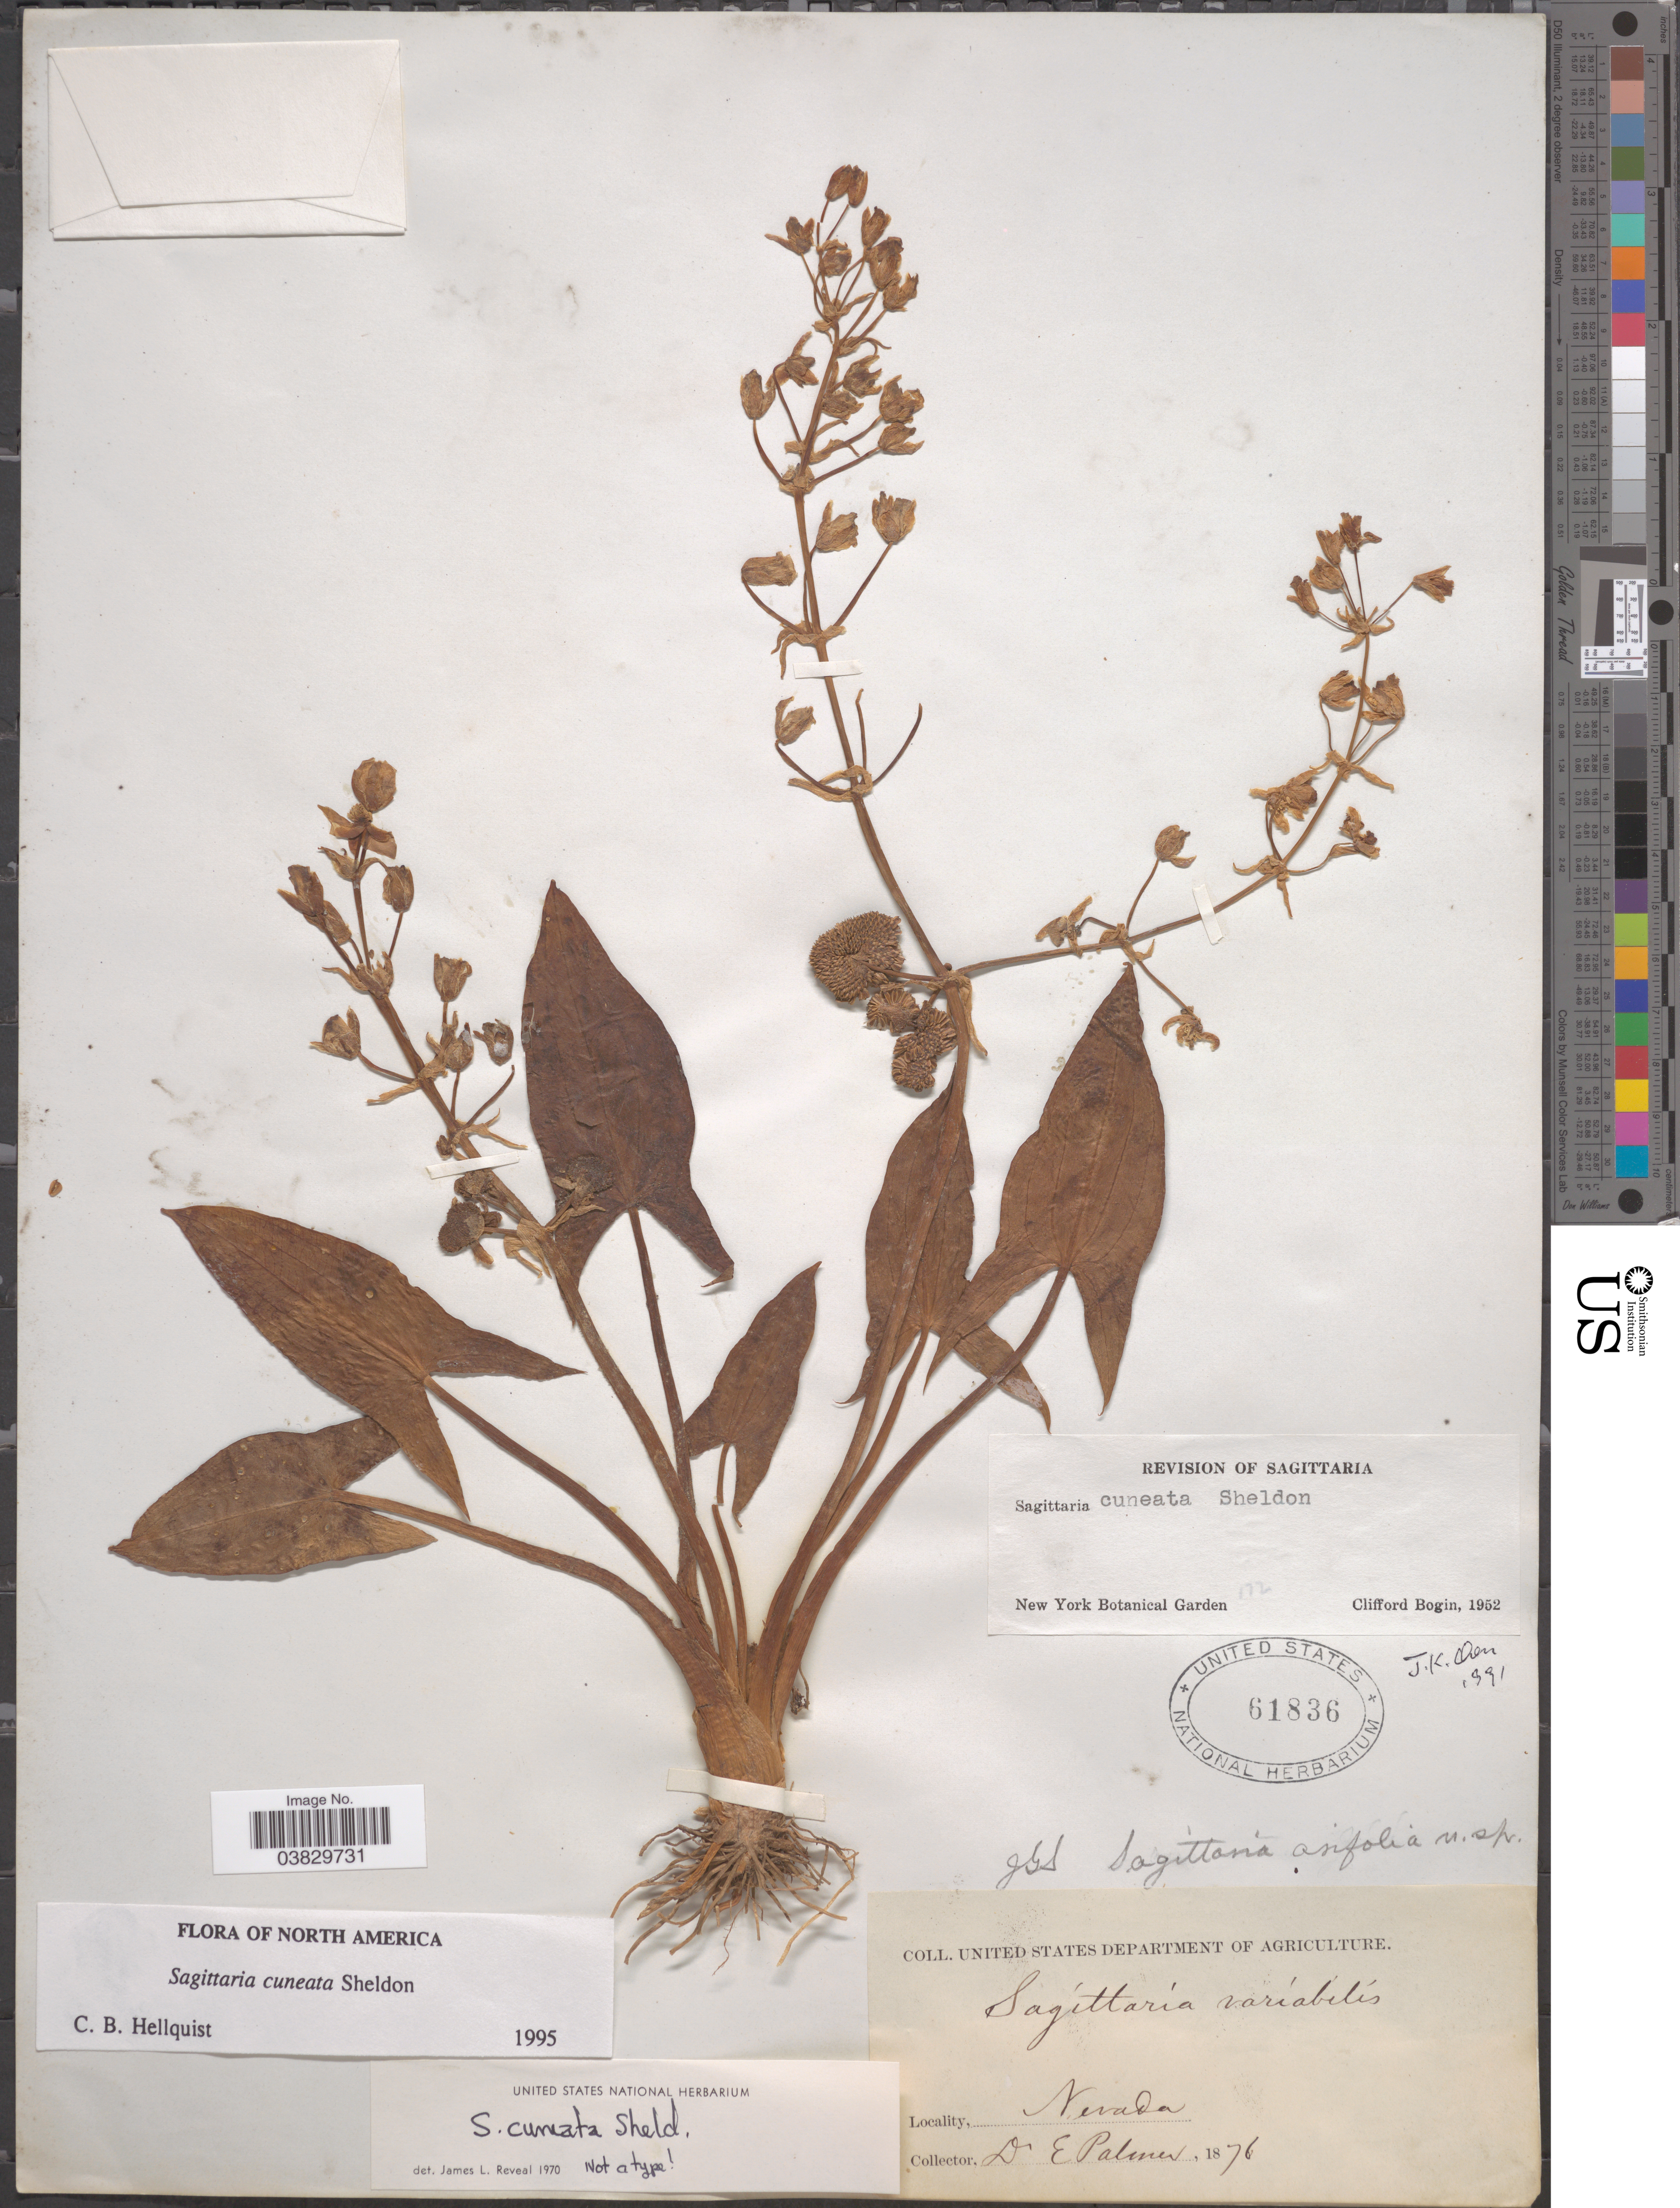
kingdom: Plantae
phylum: Tracheophyta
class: Liliopsida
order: Alismatales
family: Alismataceae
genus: Sagittaria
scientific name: Sagittaria cuneata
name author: E. Sheld.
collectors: E. Palmer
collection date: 1876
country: United States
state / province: Nevada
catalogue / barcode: US 61836